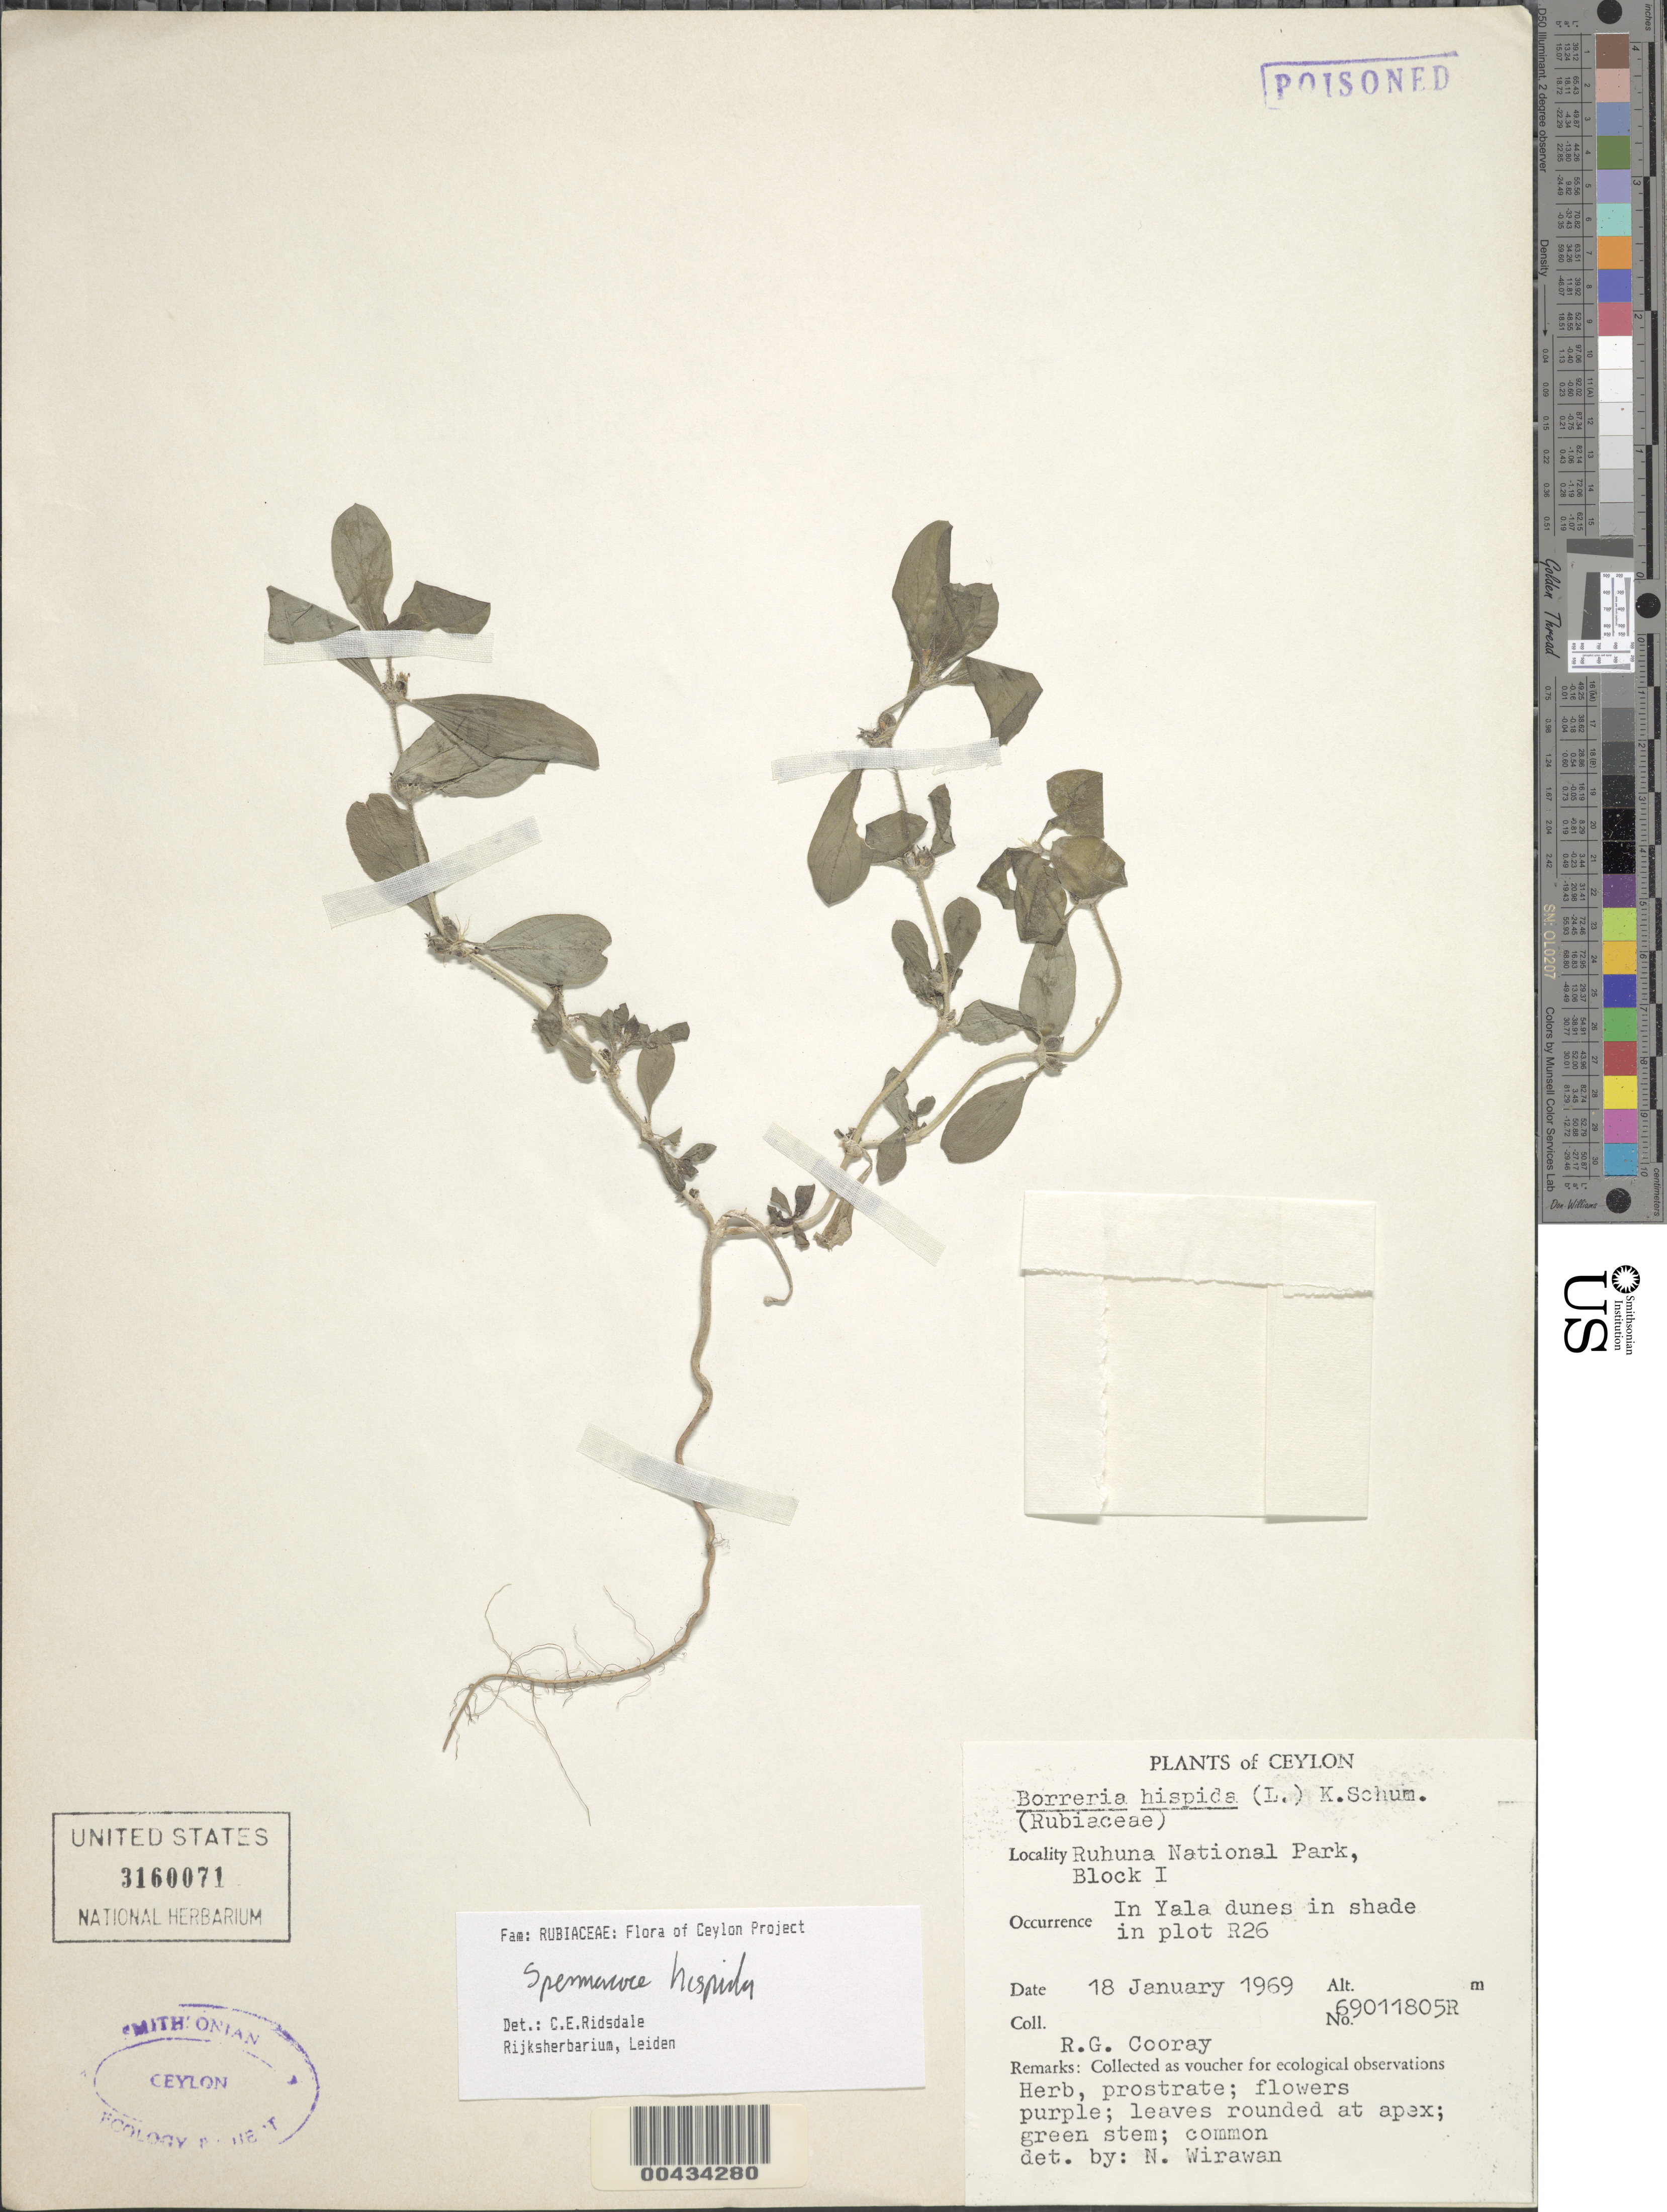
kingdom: Plantae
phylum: Tracheophyta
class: Magnoliopsida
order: Gentianales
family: Rubiaceae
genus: Spermacoce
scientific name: Spermacoce hispida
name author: L.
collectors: R. Cooray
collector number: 69011805R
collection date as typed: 18 Jan 1969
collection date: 1969-01-18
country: Sri Lanka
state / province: Southern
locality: Ruhuna Natl Park, Block I, in Yala dunes, PlotR26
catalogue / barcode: US 3160071